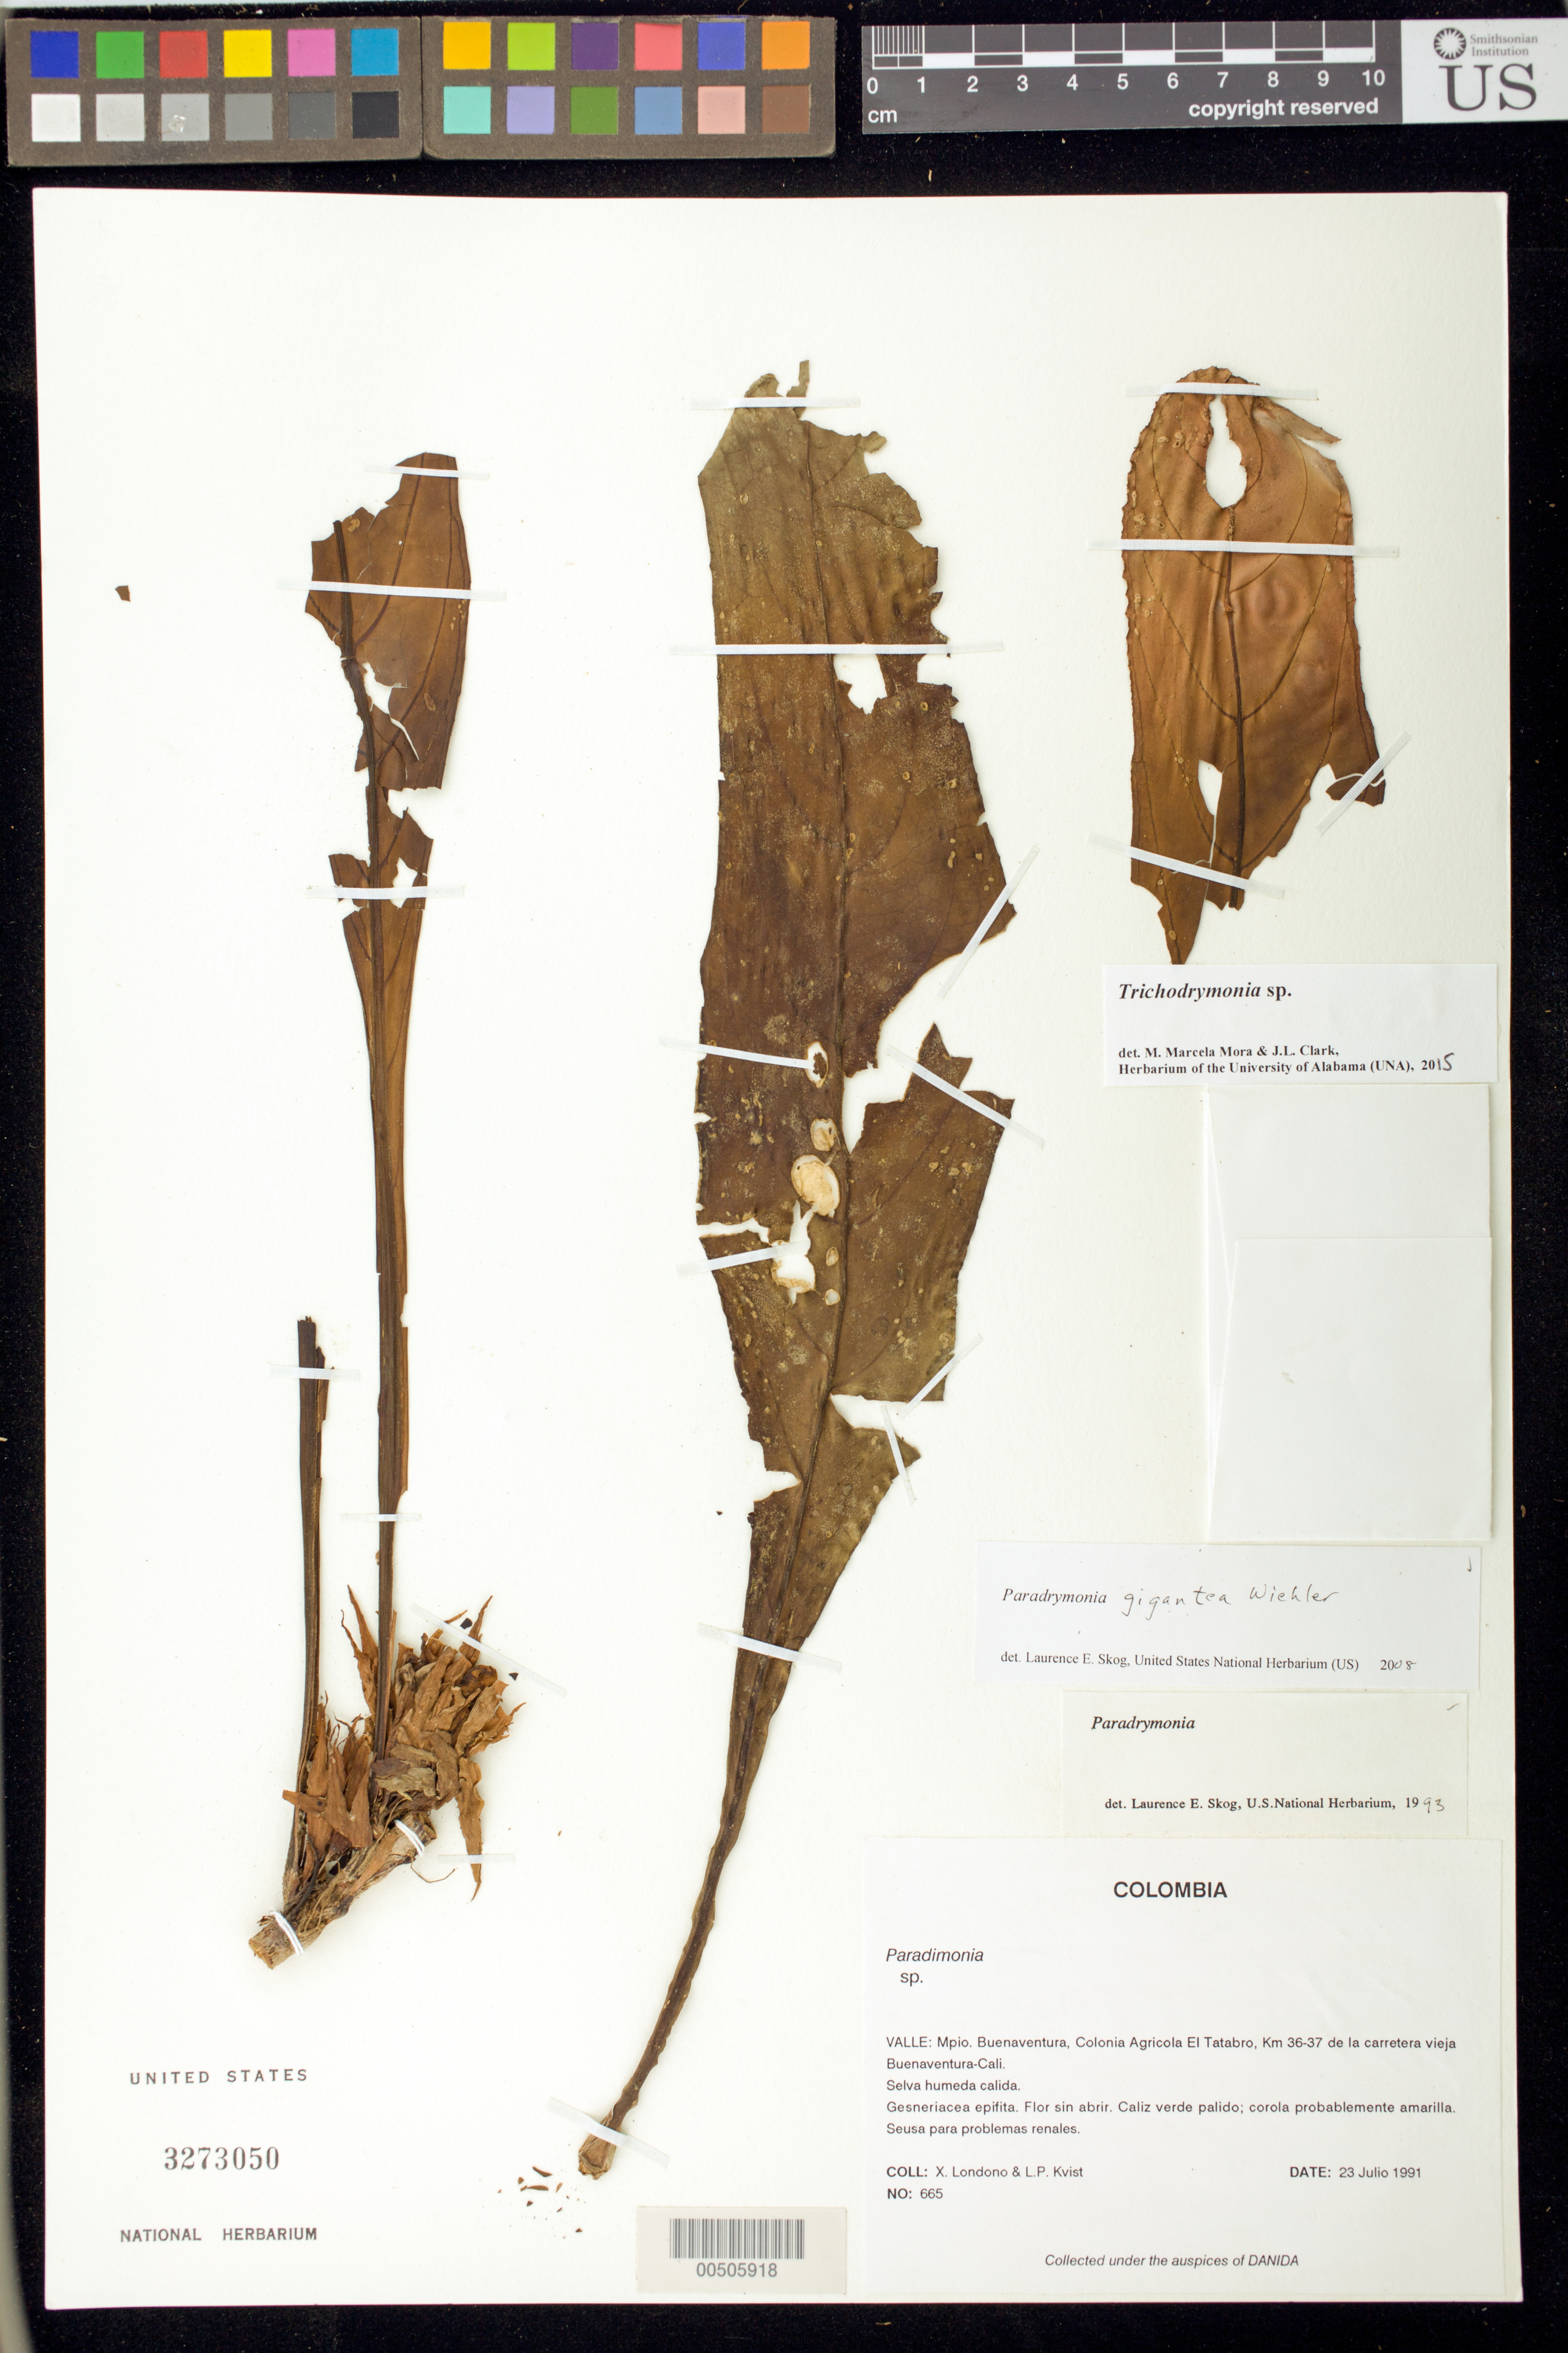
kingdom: Plantae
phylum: Tracheophyta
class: Magnoliopsida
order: Lamiales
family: Gesneriaceae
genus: Trichodrymonia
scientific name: Trichodrymonia sp.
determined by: Mora, M. M.; Clark, J. L.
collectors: X. Londoño & L. P. Kvist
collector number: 665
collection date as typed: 23 Jul 1991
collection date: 1991-07-23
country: Colombia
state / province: Valle del Cauca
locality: Mpio. Buenaventura, Colonia Agricola el Tatabro, km 36-37 de la carretera vieja Buenaventura-Cali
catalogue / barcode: US 3273050